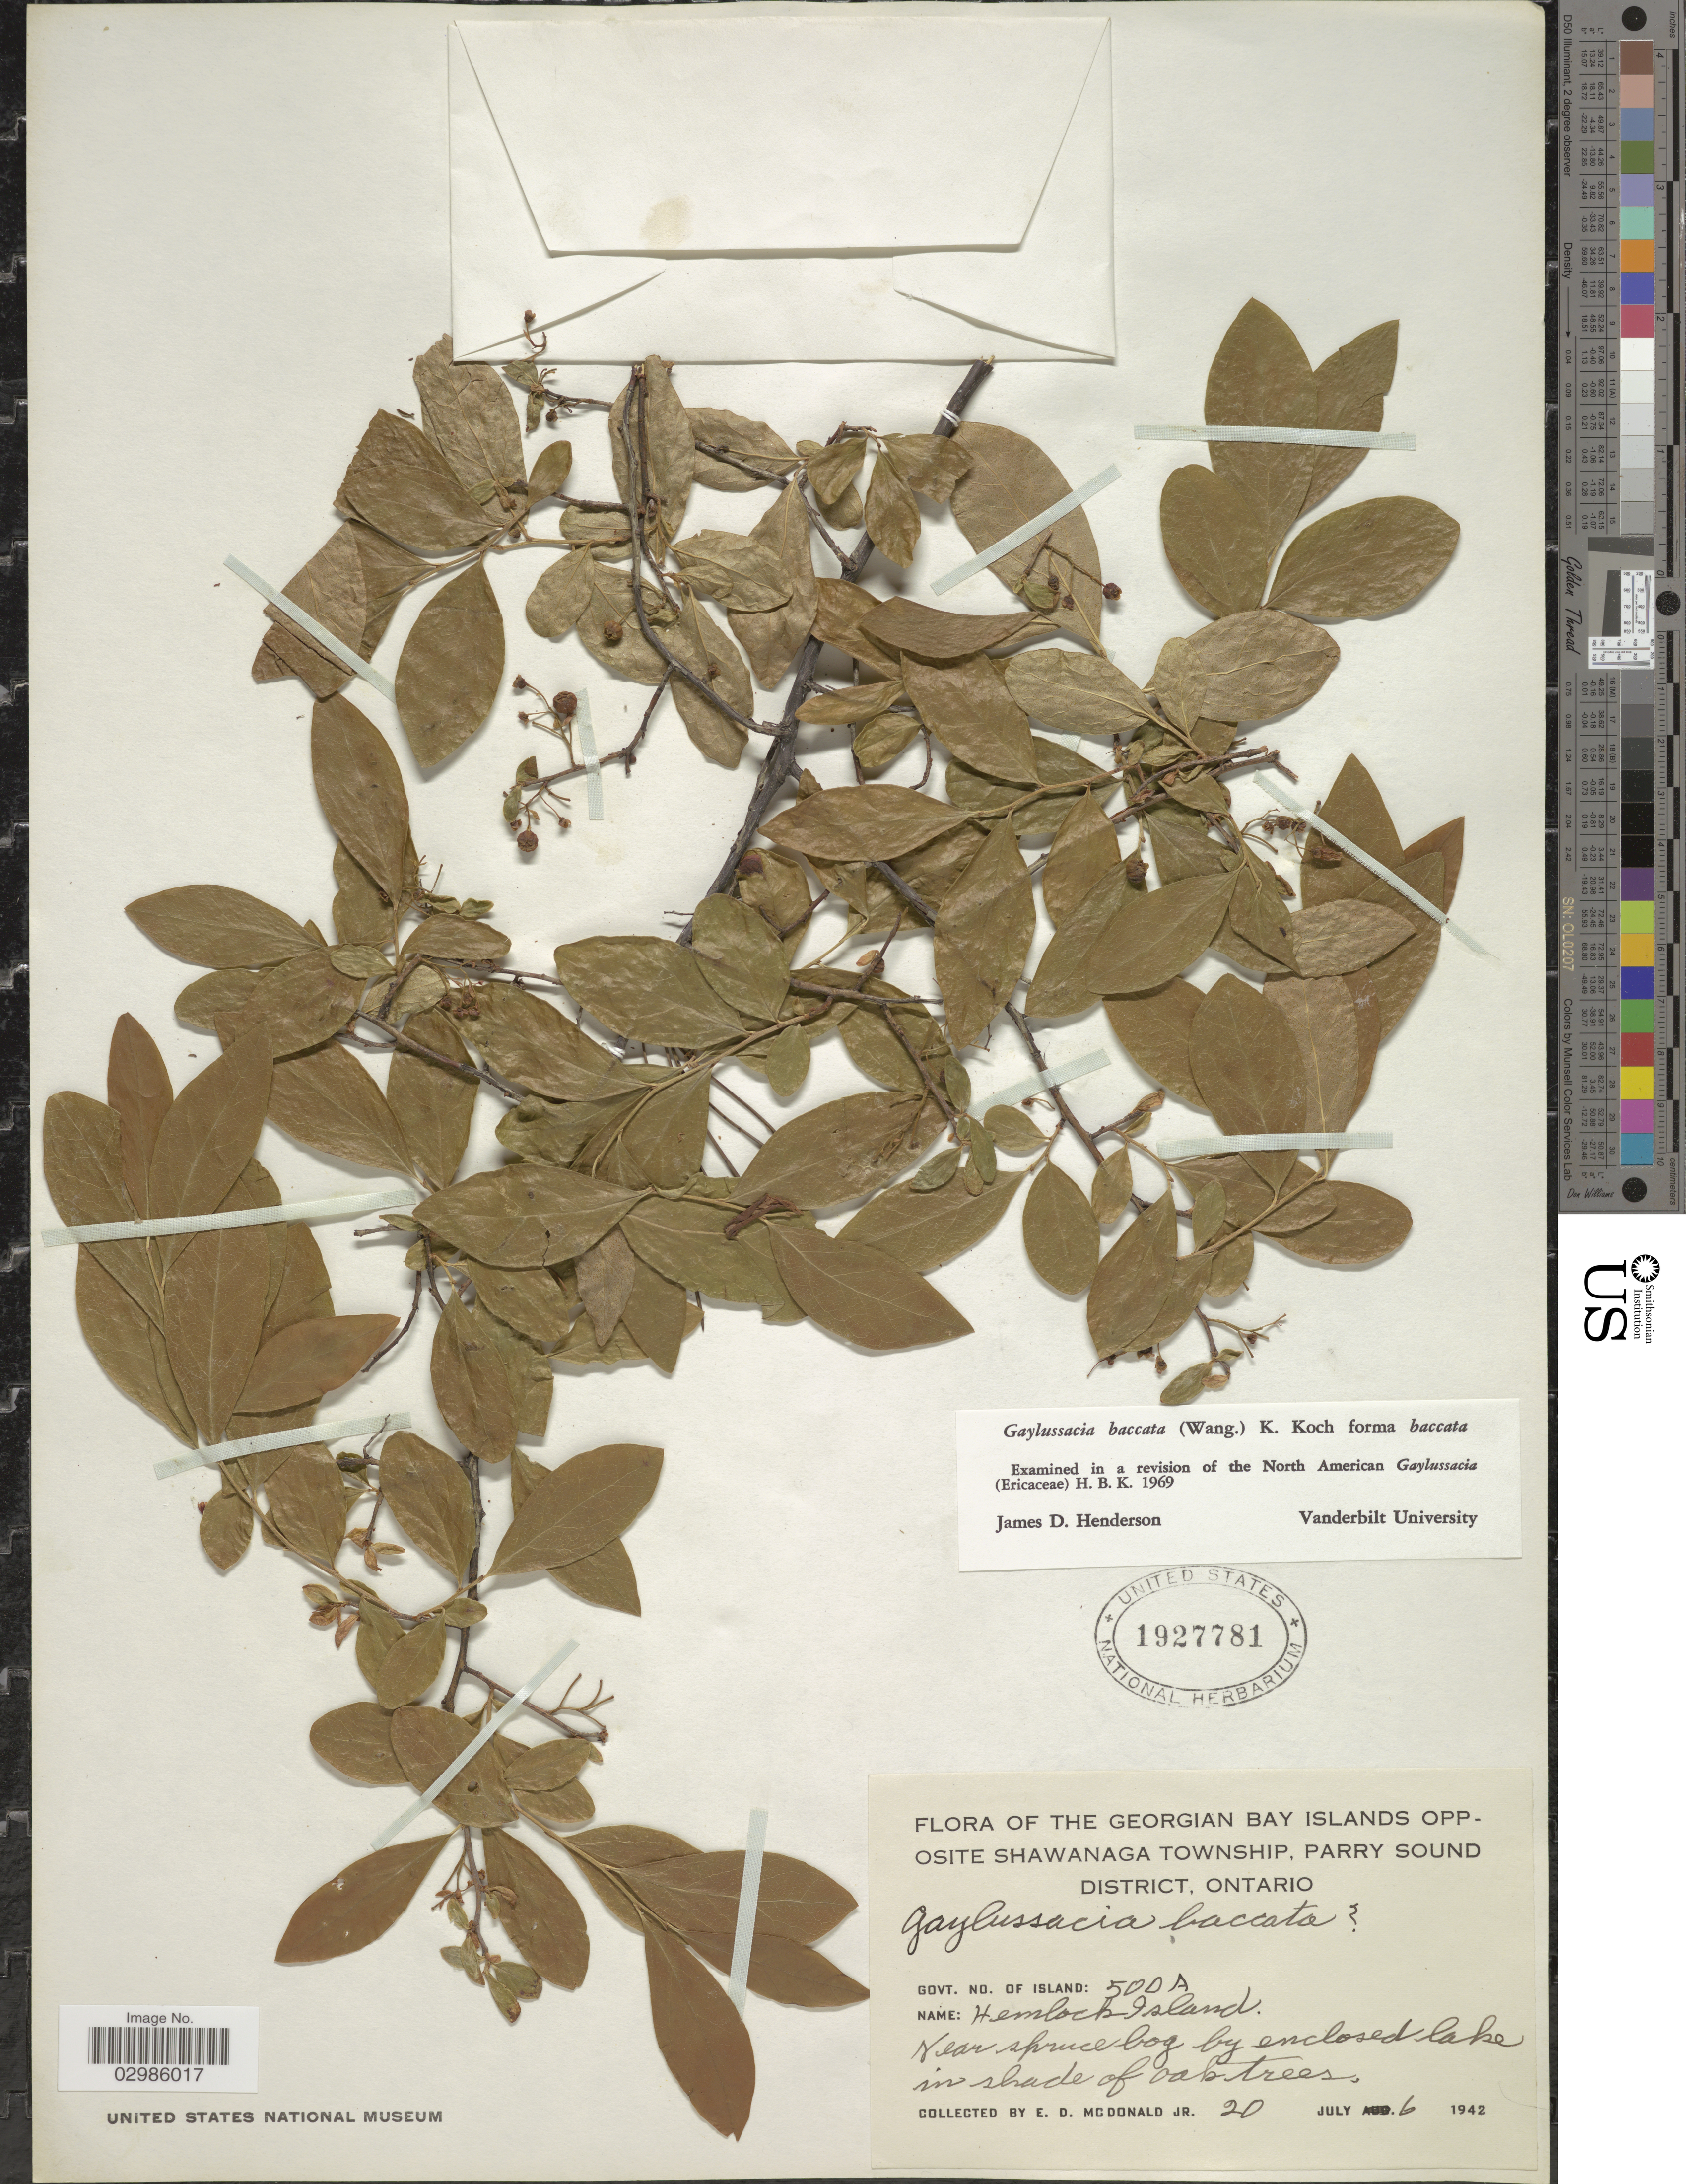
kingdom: Plantae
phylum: Tracheophyta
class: Magnoliopsida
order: Ericales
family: Ericaceae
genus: Gaylussacia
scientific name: Gaylussacia baccata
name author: (Wangenh.) K. Koch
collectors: E. D. McDonald Jr.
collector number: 20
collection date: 1942-07-06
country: Canada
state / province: Ontario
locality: Georgian Bay Islands opposite Shawanaga township, Parry Sound District. Govt. no. of island 500A. Hemlock Island. Near spruce by enclosed lake in shade of oak trees.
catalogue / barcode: US 1927781